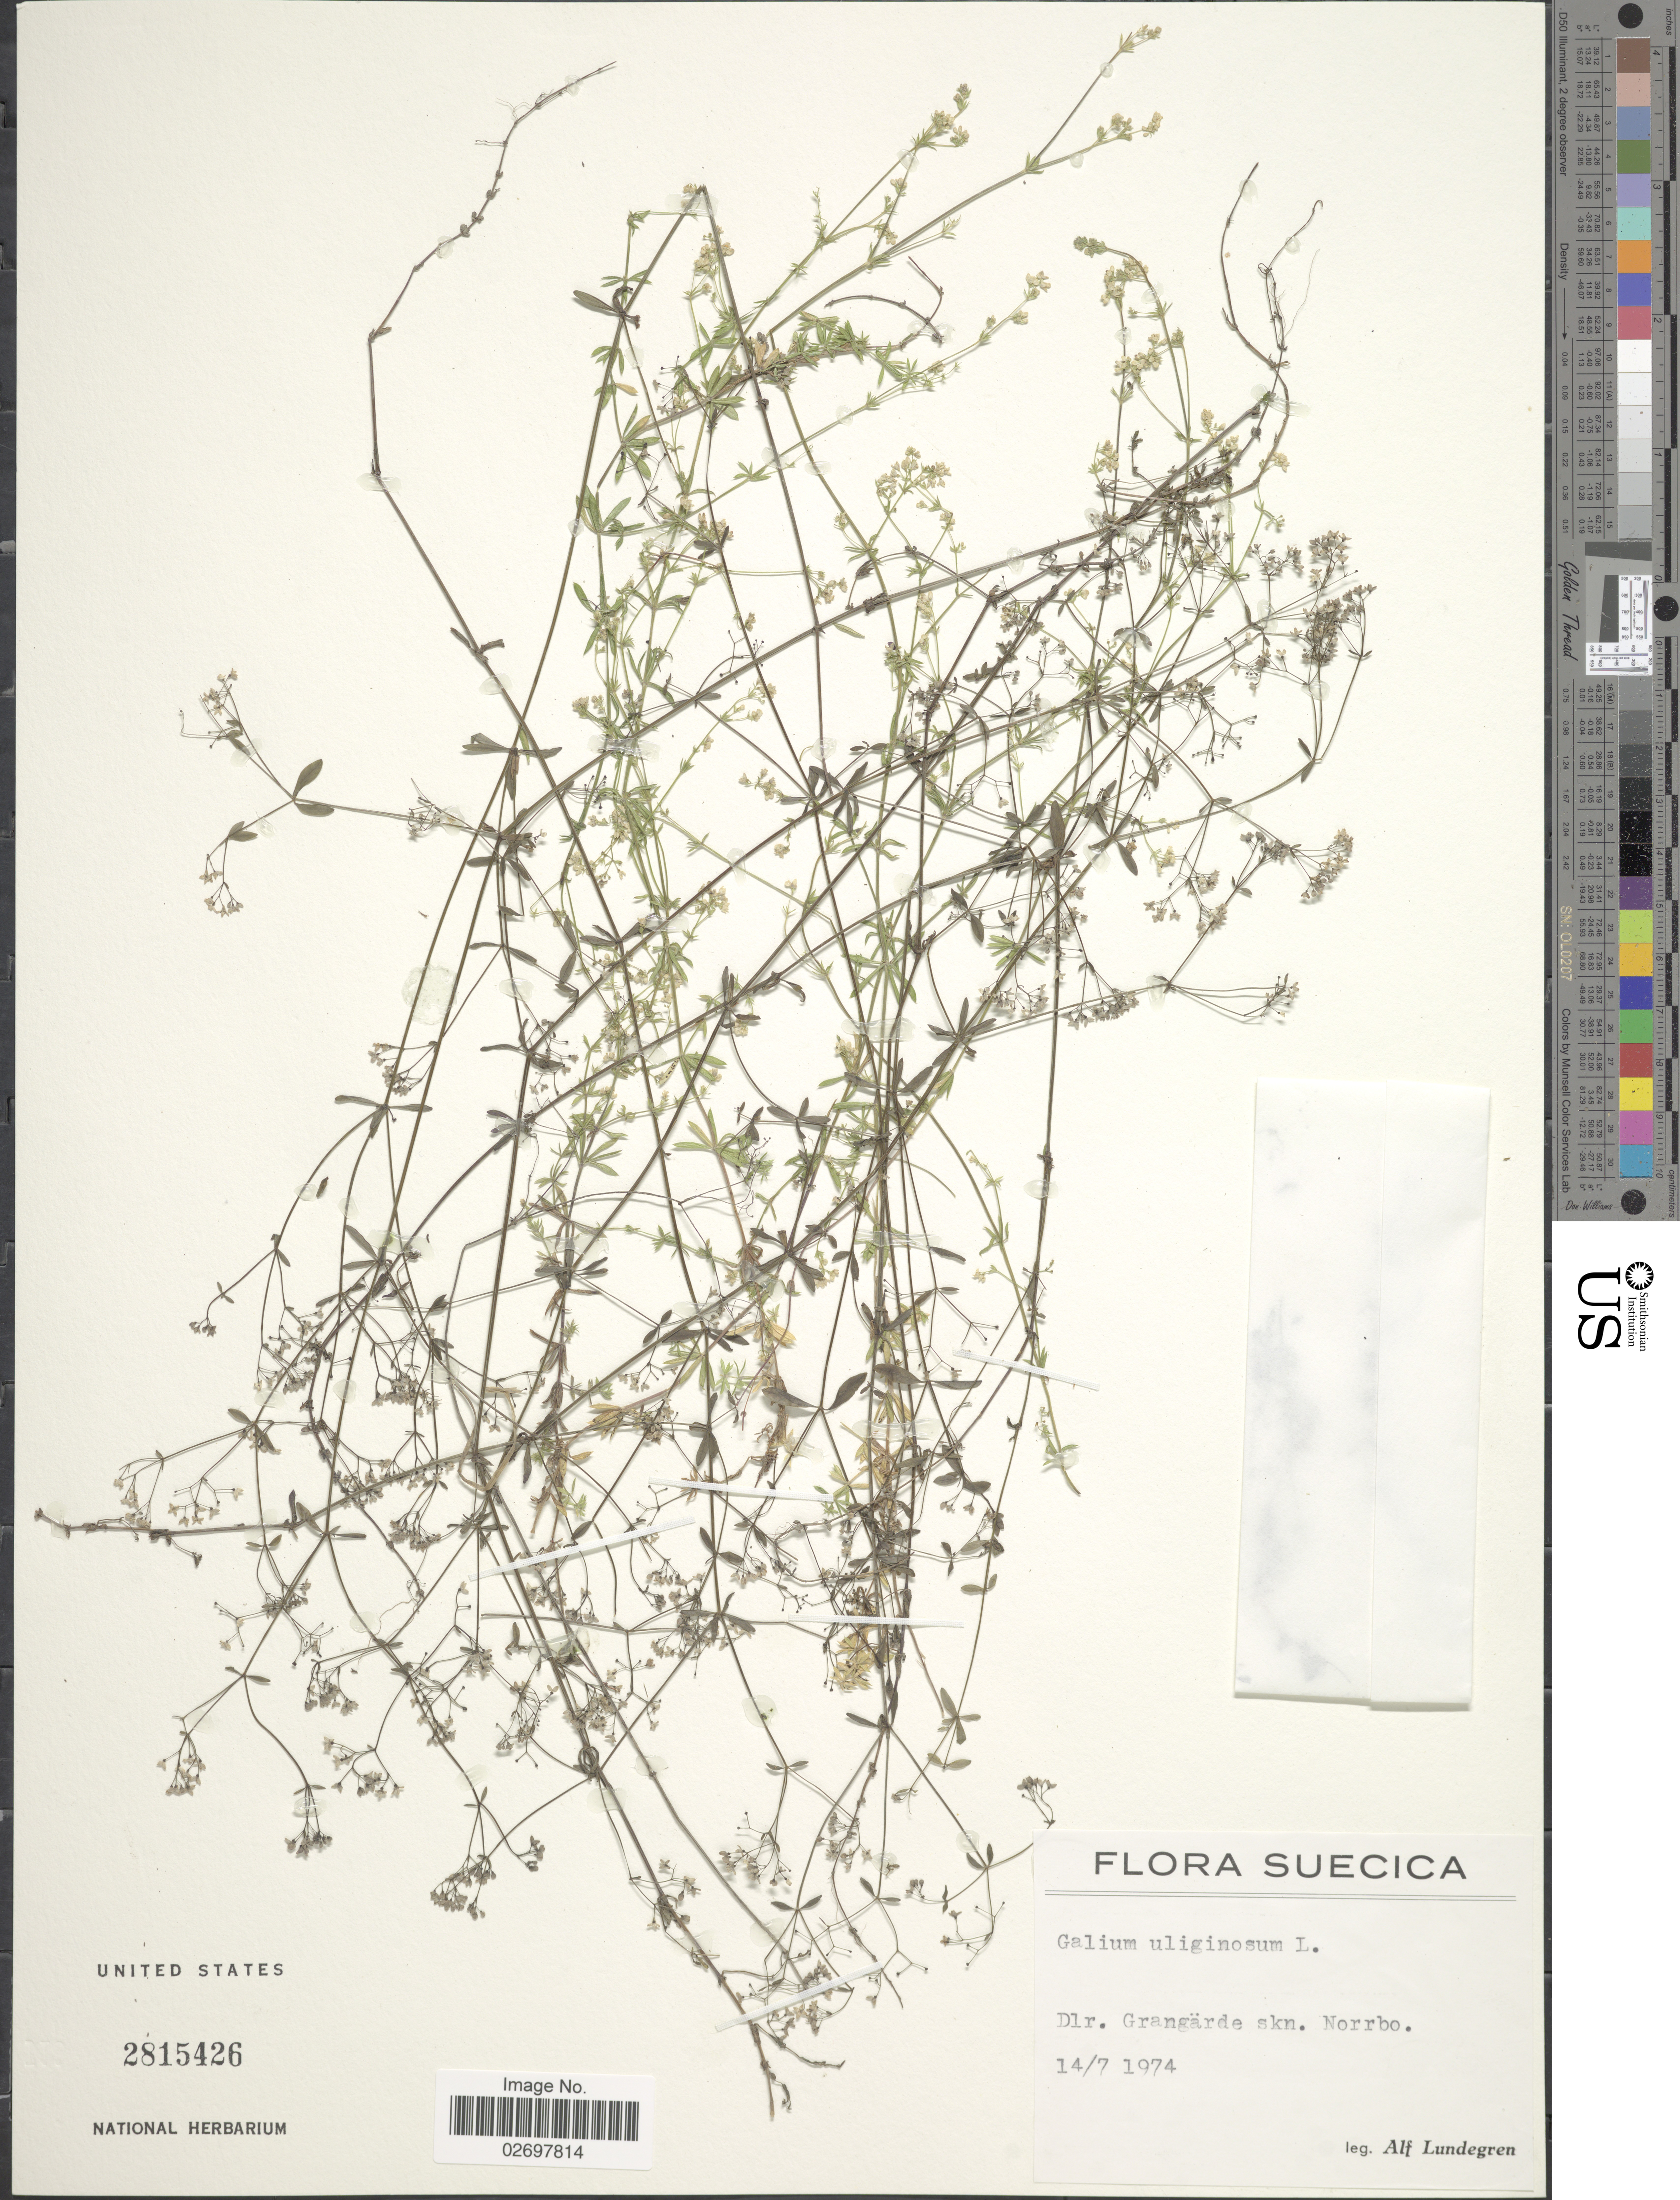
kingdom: Plantae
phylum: Tracheophyta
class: Magnoliopsida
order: Gentianales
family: Rubiaceae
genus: Galium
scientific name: Galium uliginosum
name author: L.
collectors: A. Lundegren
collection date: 1974-07-14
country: Sweden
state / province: Dalarna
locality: Suecica, Dlr. Grangarde skn. Norrbo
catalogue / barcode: US 2815426